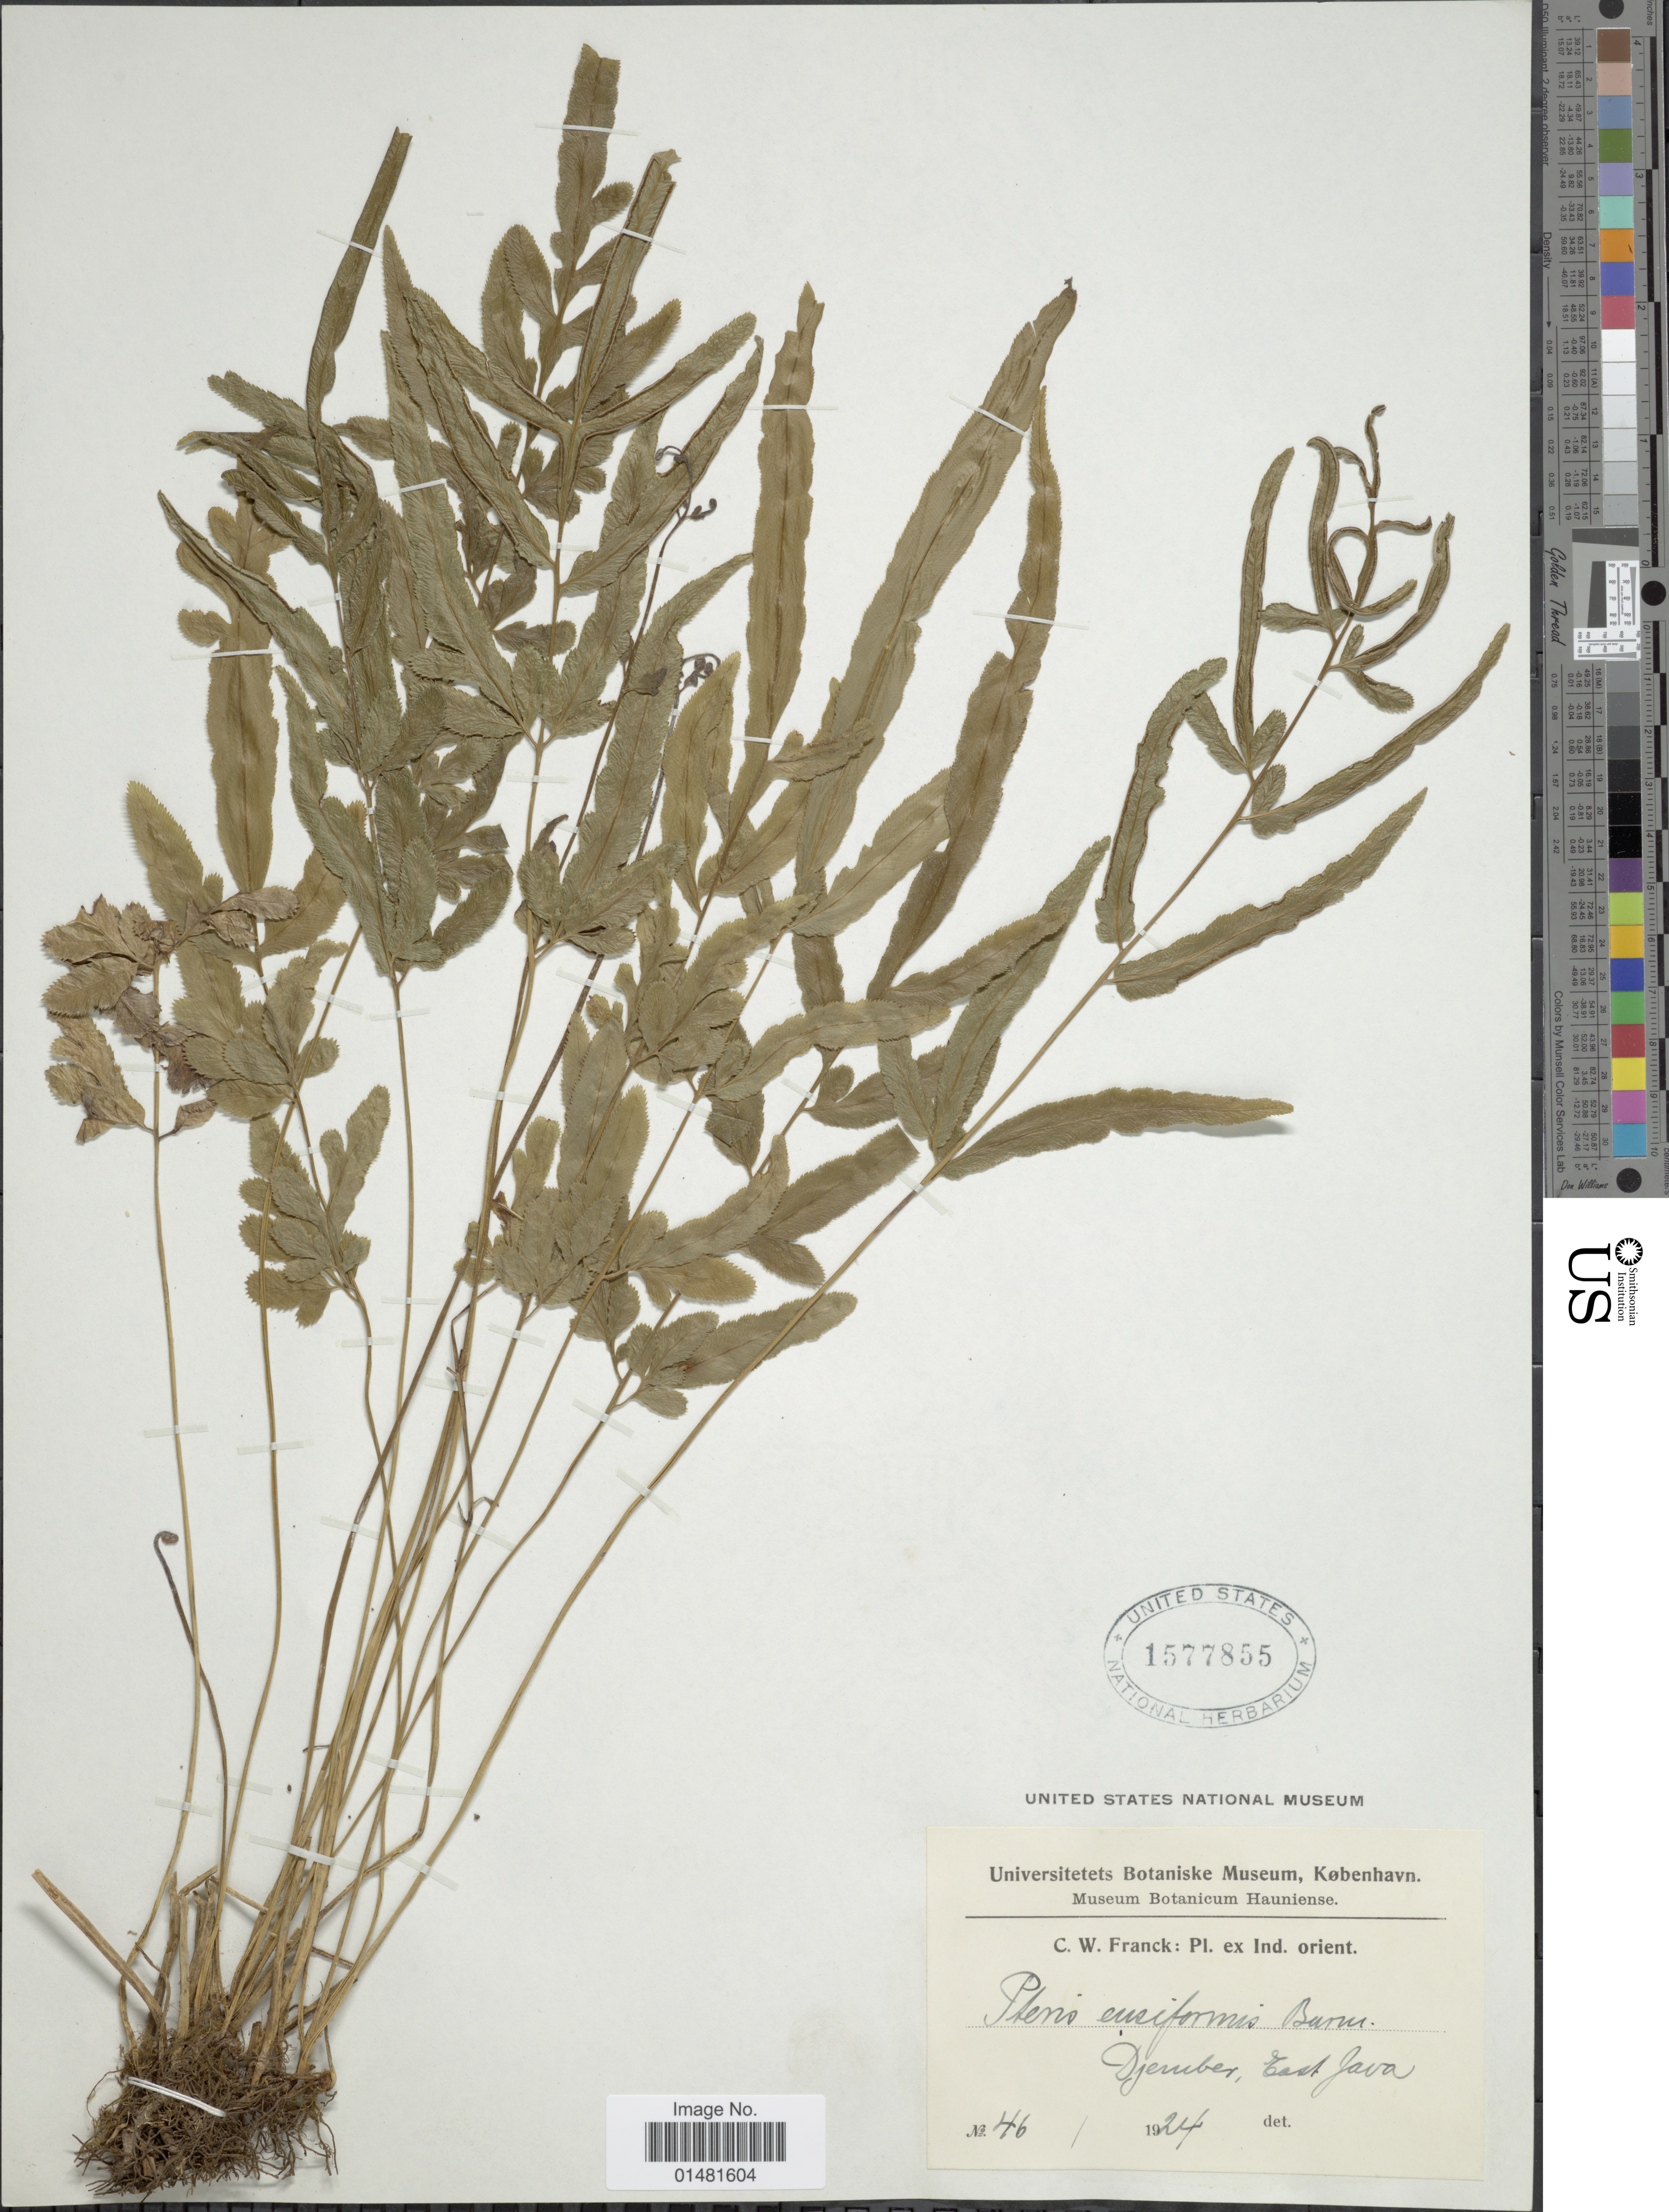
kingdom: Plantae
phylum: Tracheophyta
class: Polypodiopsida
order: Polypodiales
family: Pteridaceae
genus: Pteris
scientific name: Pteris ensiformis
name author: Burm. f.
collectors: C. Franck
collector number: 46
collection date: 1924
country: Indonesia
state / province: Java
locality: Djember, East Java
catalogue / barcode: US 1577855